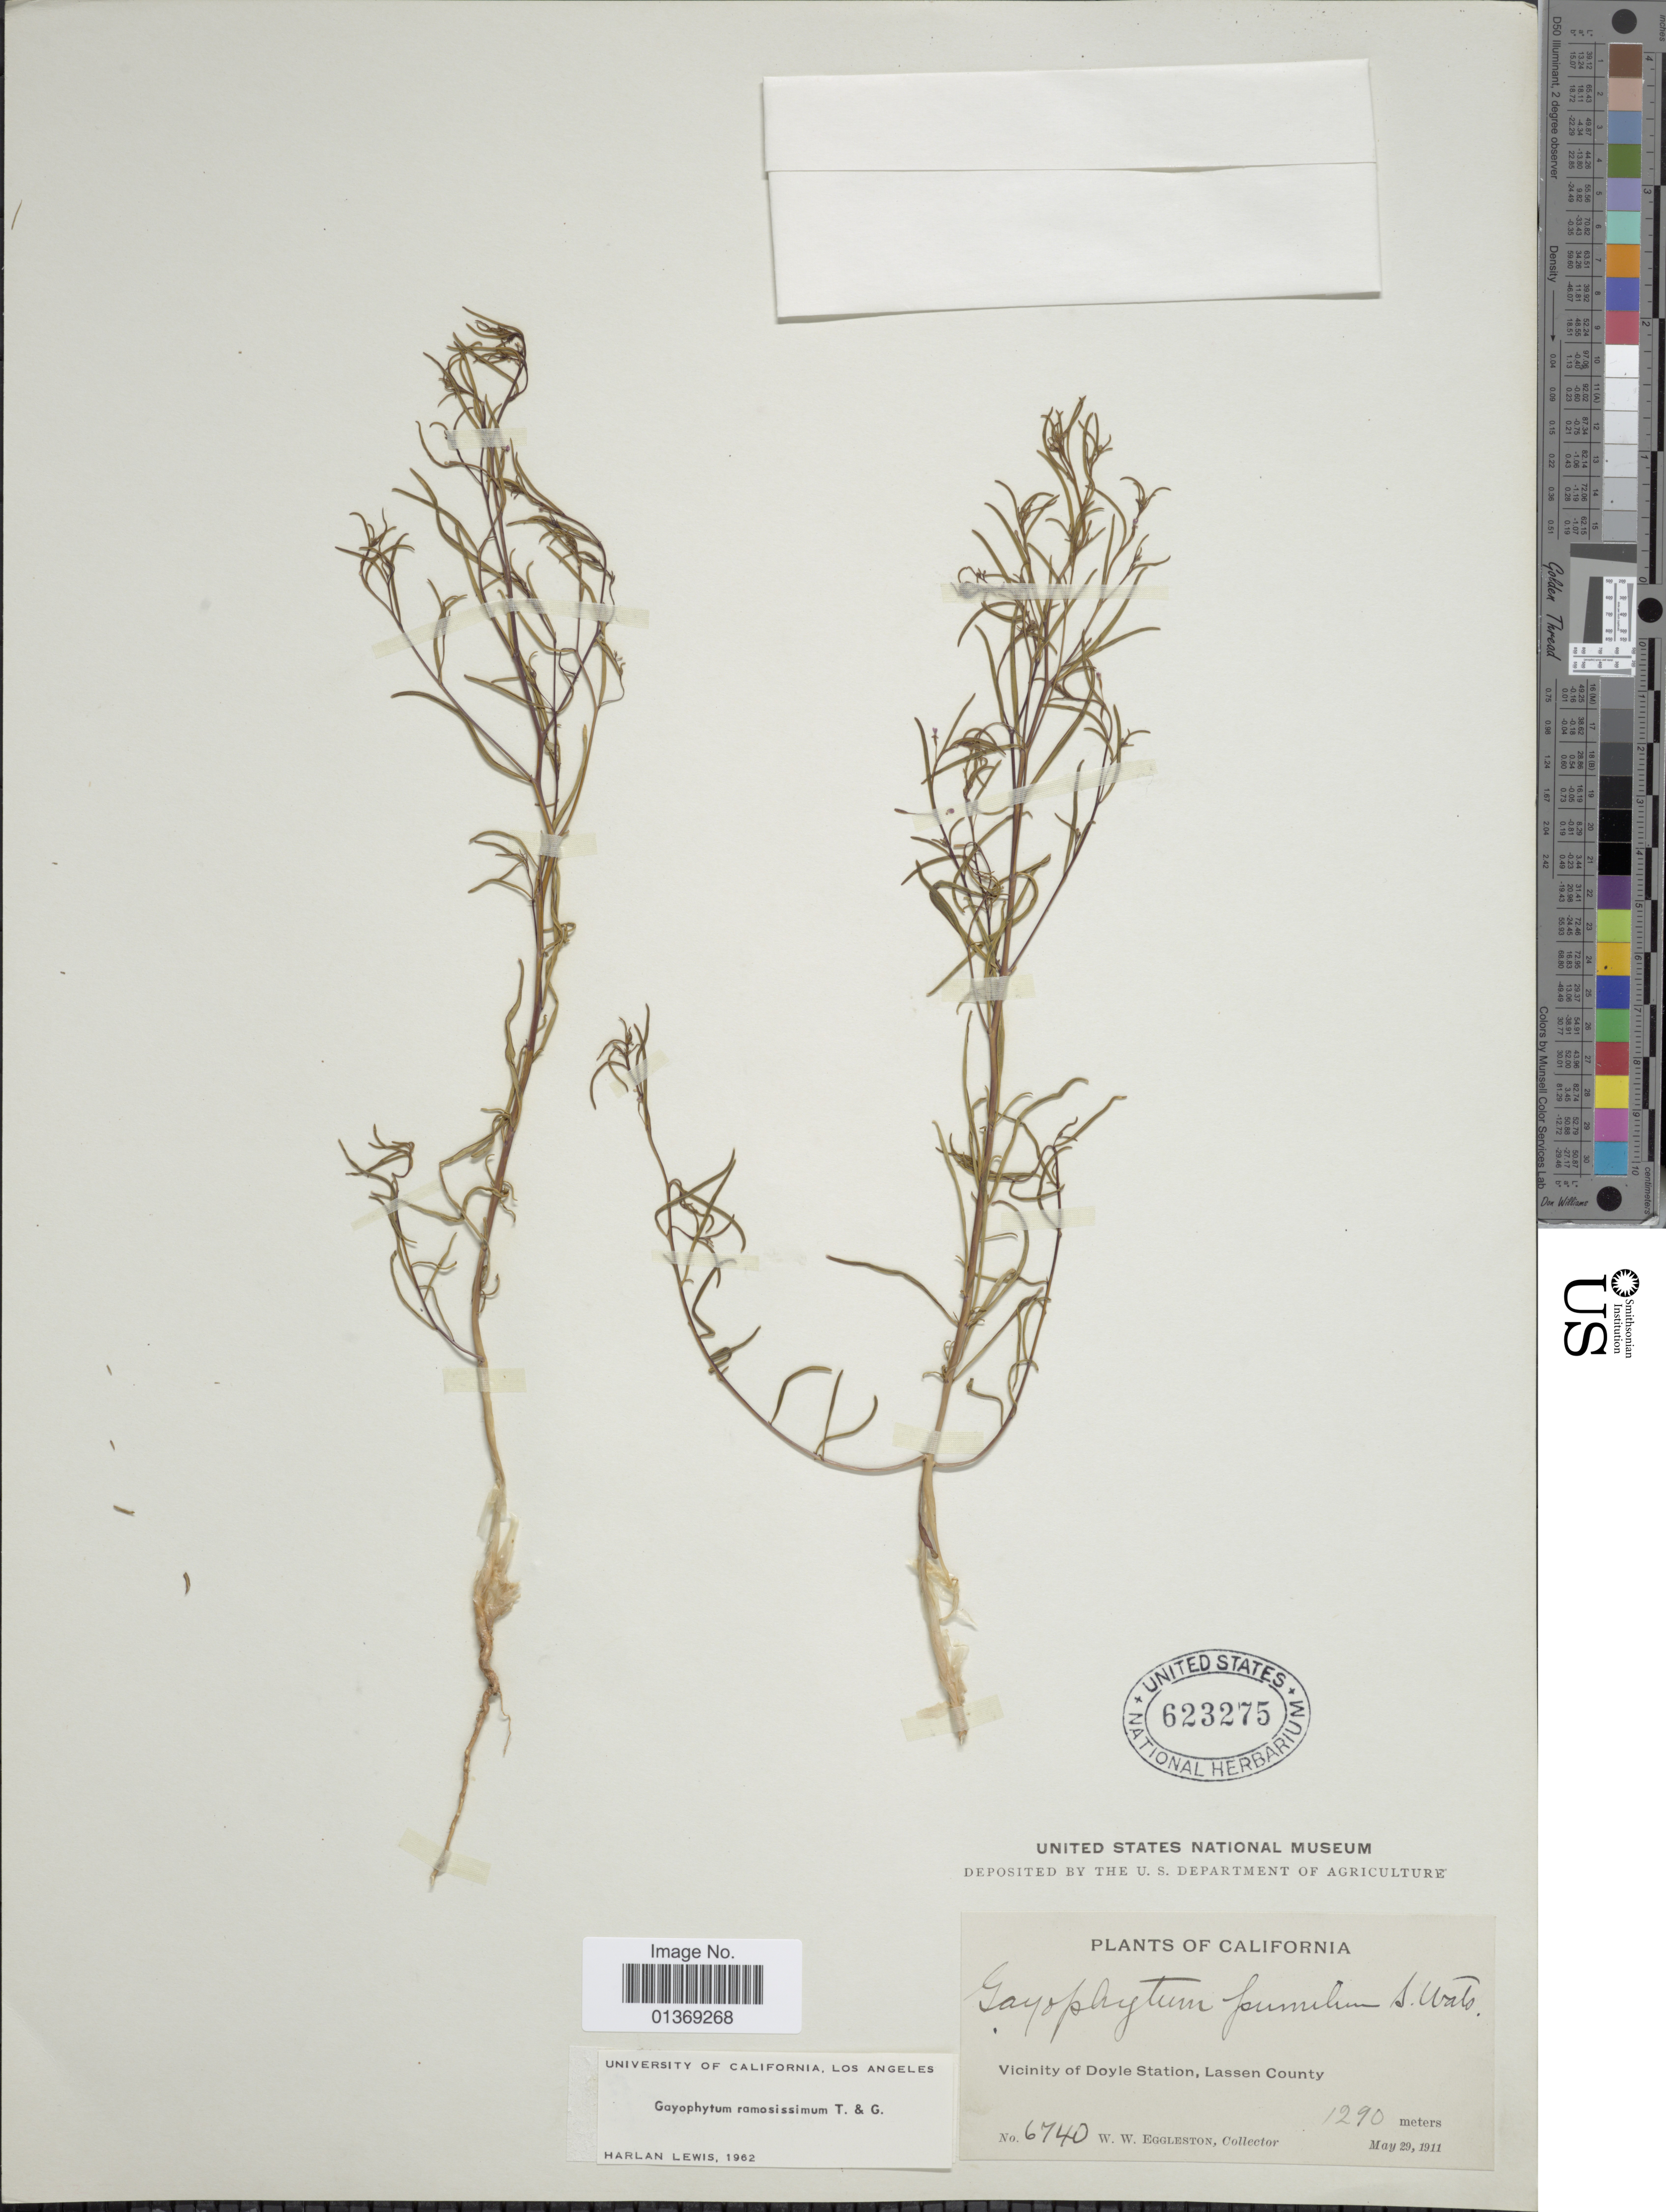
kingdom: Plantae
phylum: Tracheophyta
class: Magnoliopsida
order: Myrtales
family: Onagraceae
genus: Gayophytum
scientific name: Gayophytum ramosissimum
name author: Torr. & A. Gray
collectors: W. W. Eggleston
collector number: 6740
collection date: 1911-05-29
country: United States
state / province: California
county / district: Lassen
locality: Vicinity of Doyle Station, Lassen County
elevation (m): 1290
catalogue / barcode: US 623275